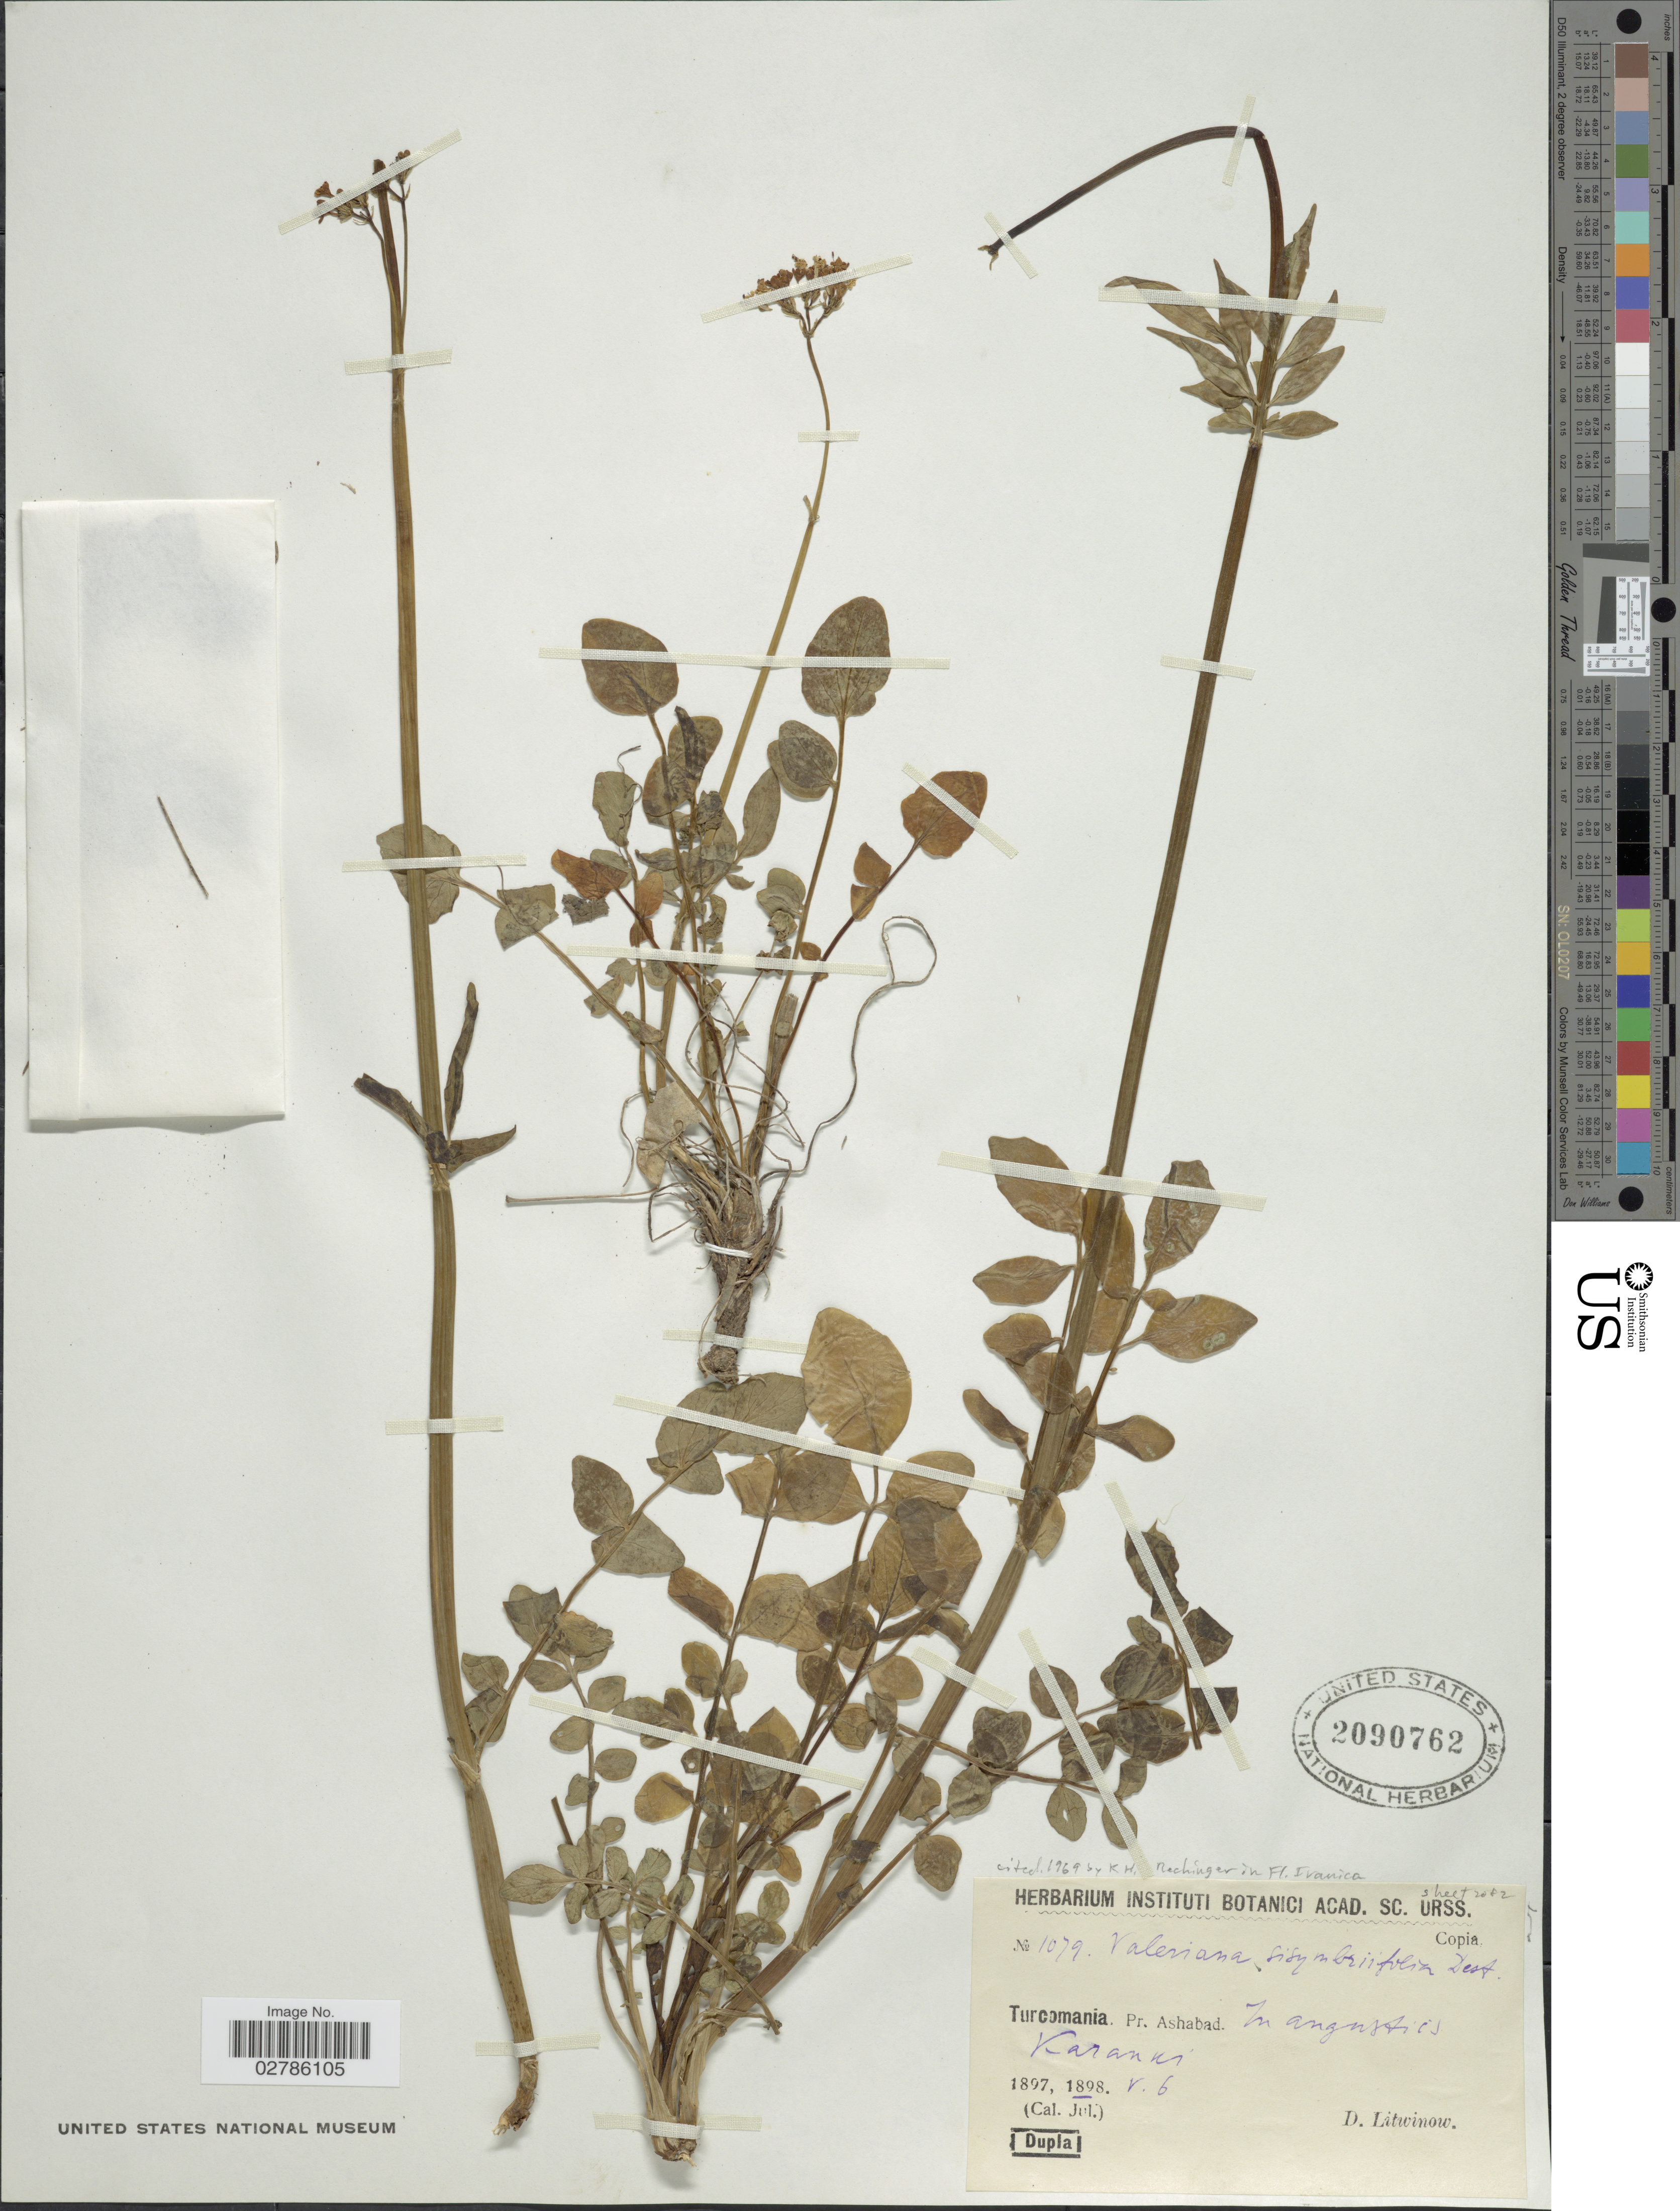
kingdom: Plantae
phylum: Tracheophyta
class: Magnoliopsida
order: Dipsacales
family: Caprifoliaceae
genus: Valeriana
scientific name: Valeriana sisymbriifolia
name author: Vahl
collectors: D. Litwinow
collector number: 1079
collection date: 1898-05-06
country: Turkmenistan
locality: Turcomania. Pr. Ashabad. In Angustiis Karanki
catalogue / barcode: US 2090762